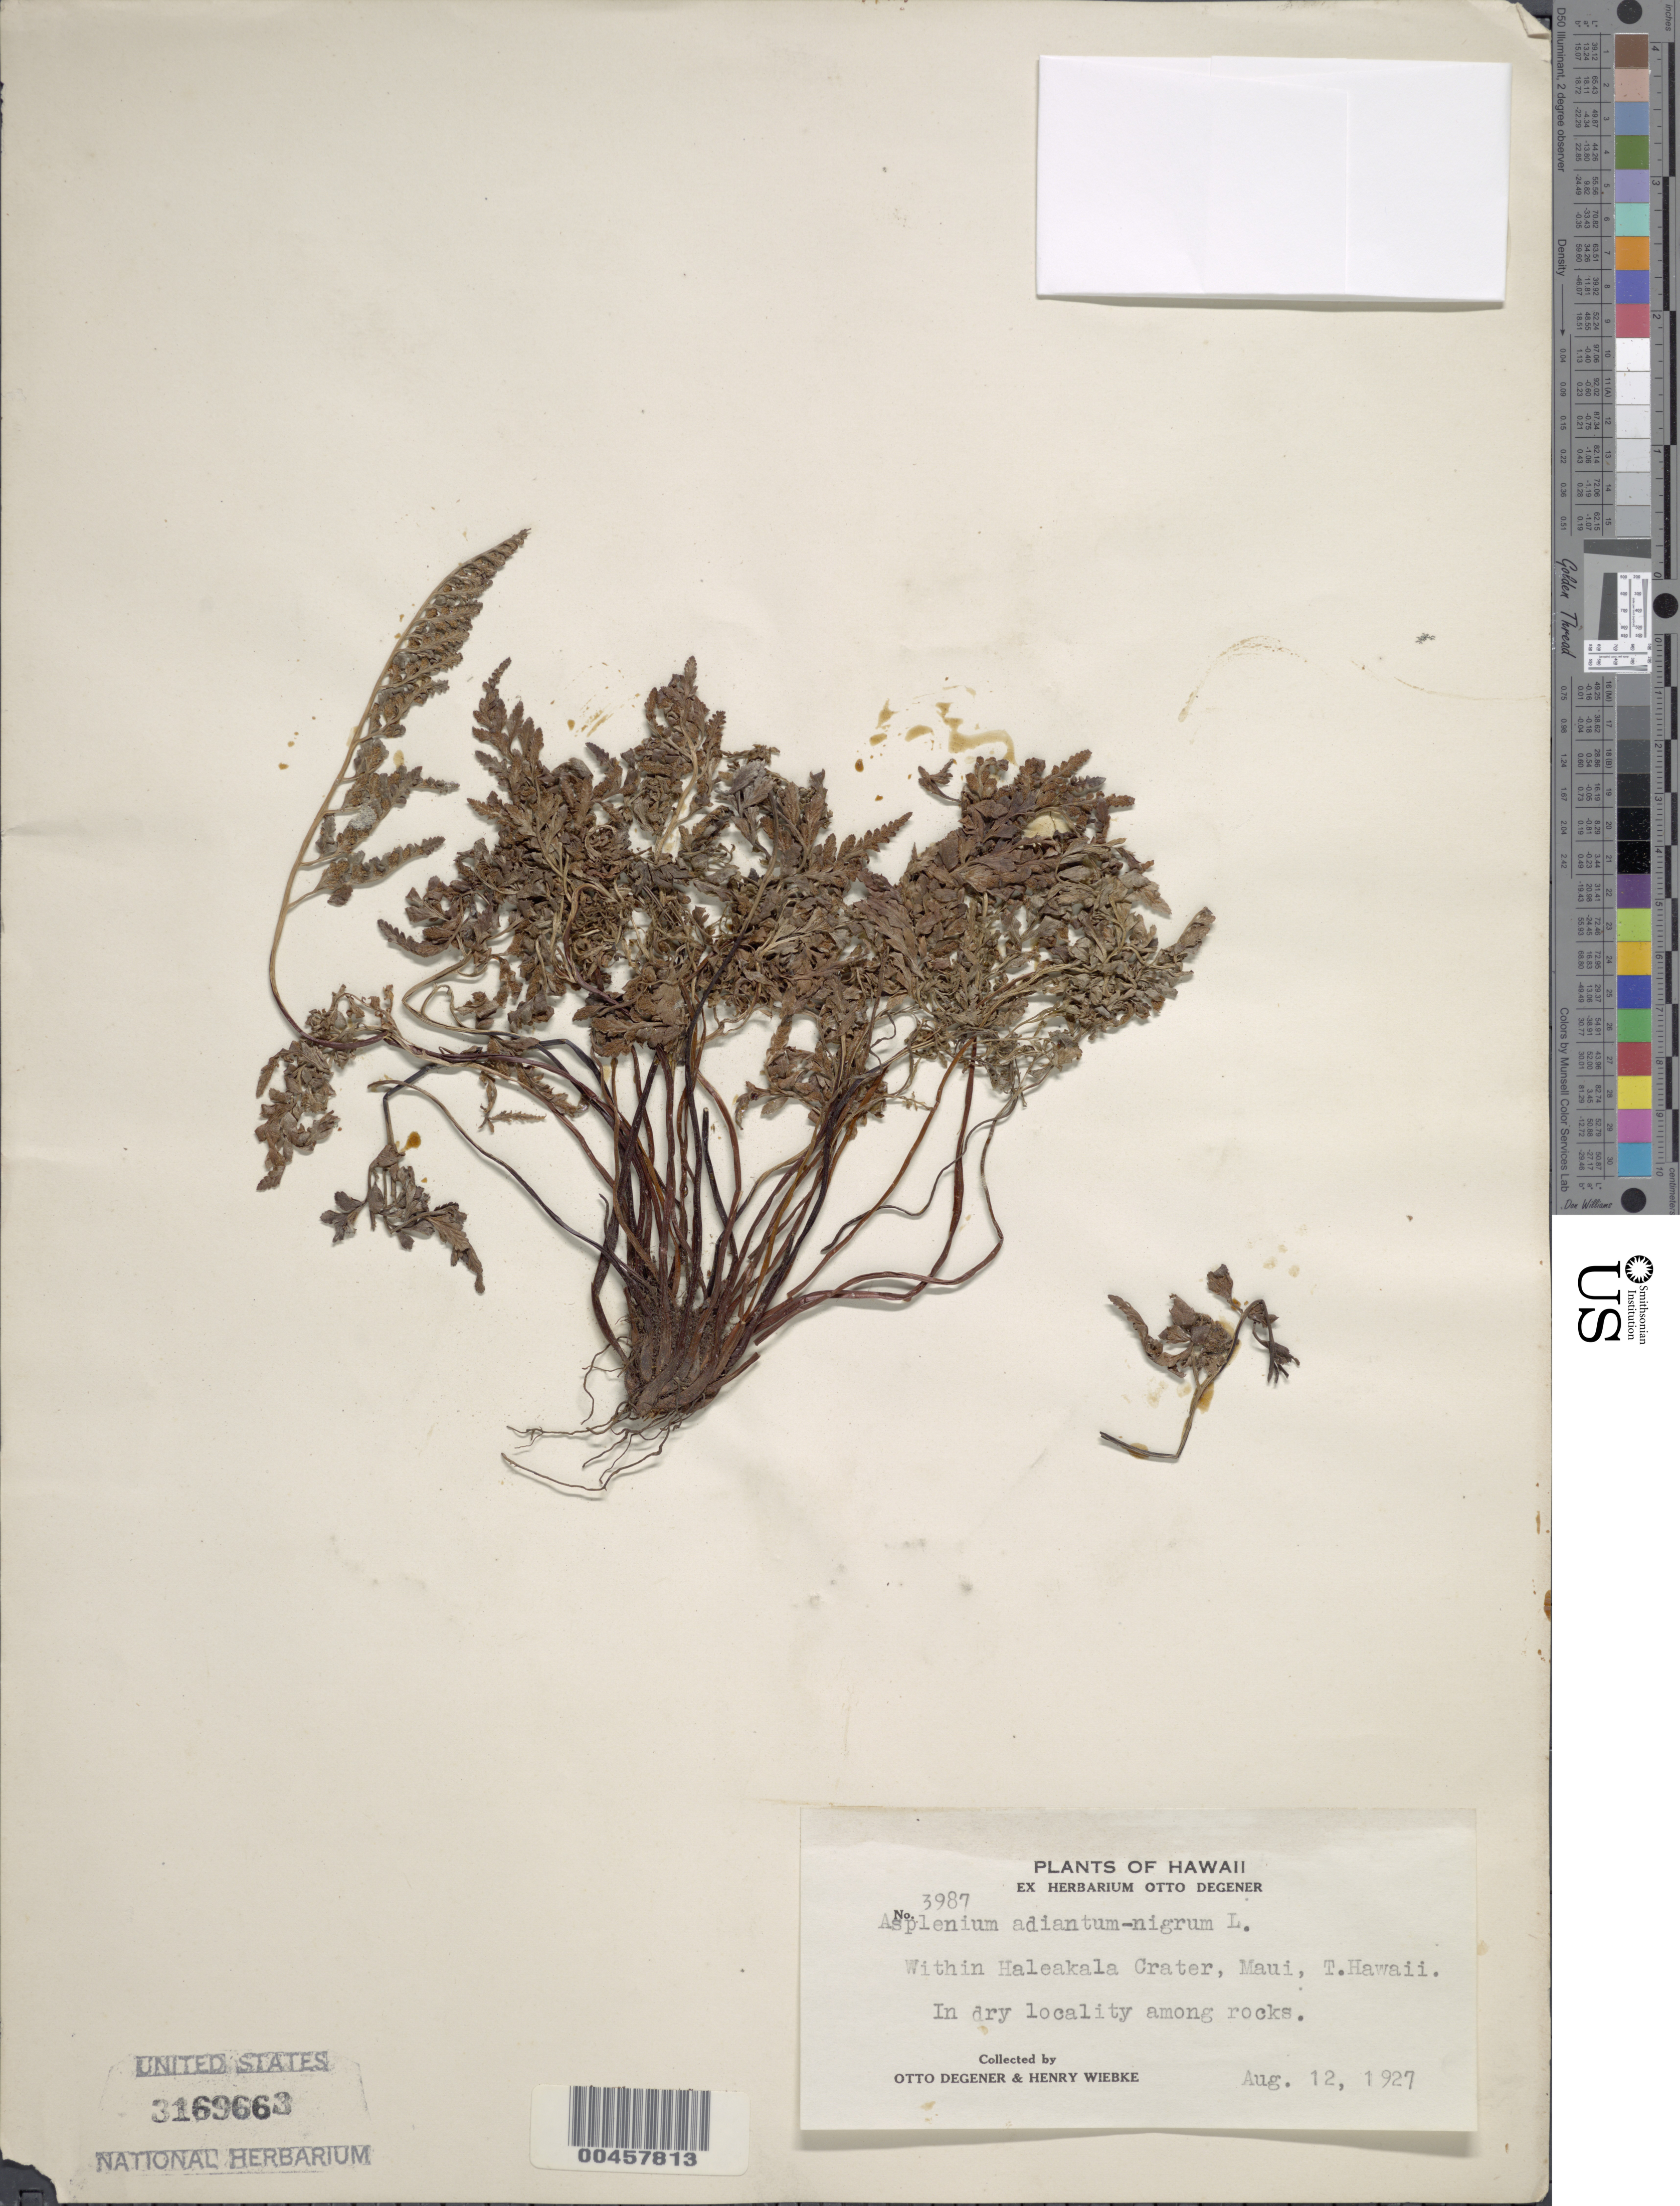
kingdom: Plantae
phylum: Tracheophyta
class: Polypodiopsida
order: Polypodiales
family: Aspleniaceae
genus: Asplenium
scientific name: Asplenium adiantum-nigrum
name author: L.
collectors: O. Degener & H. Wiebke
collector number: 3987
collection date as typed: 12 Aug 1927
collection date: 1927-08-12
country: United States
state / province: Hawaii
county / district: Maui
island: Maui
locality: Within Haleakala Crater, Maui, T. Hawaii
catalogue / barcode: US 3169663